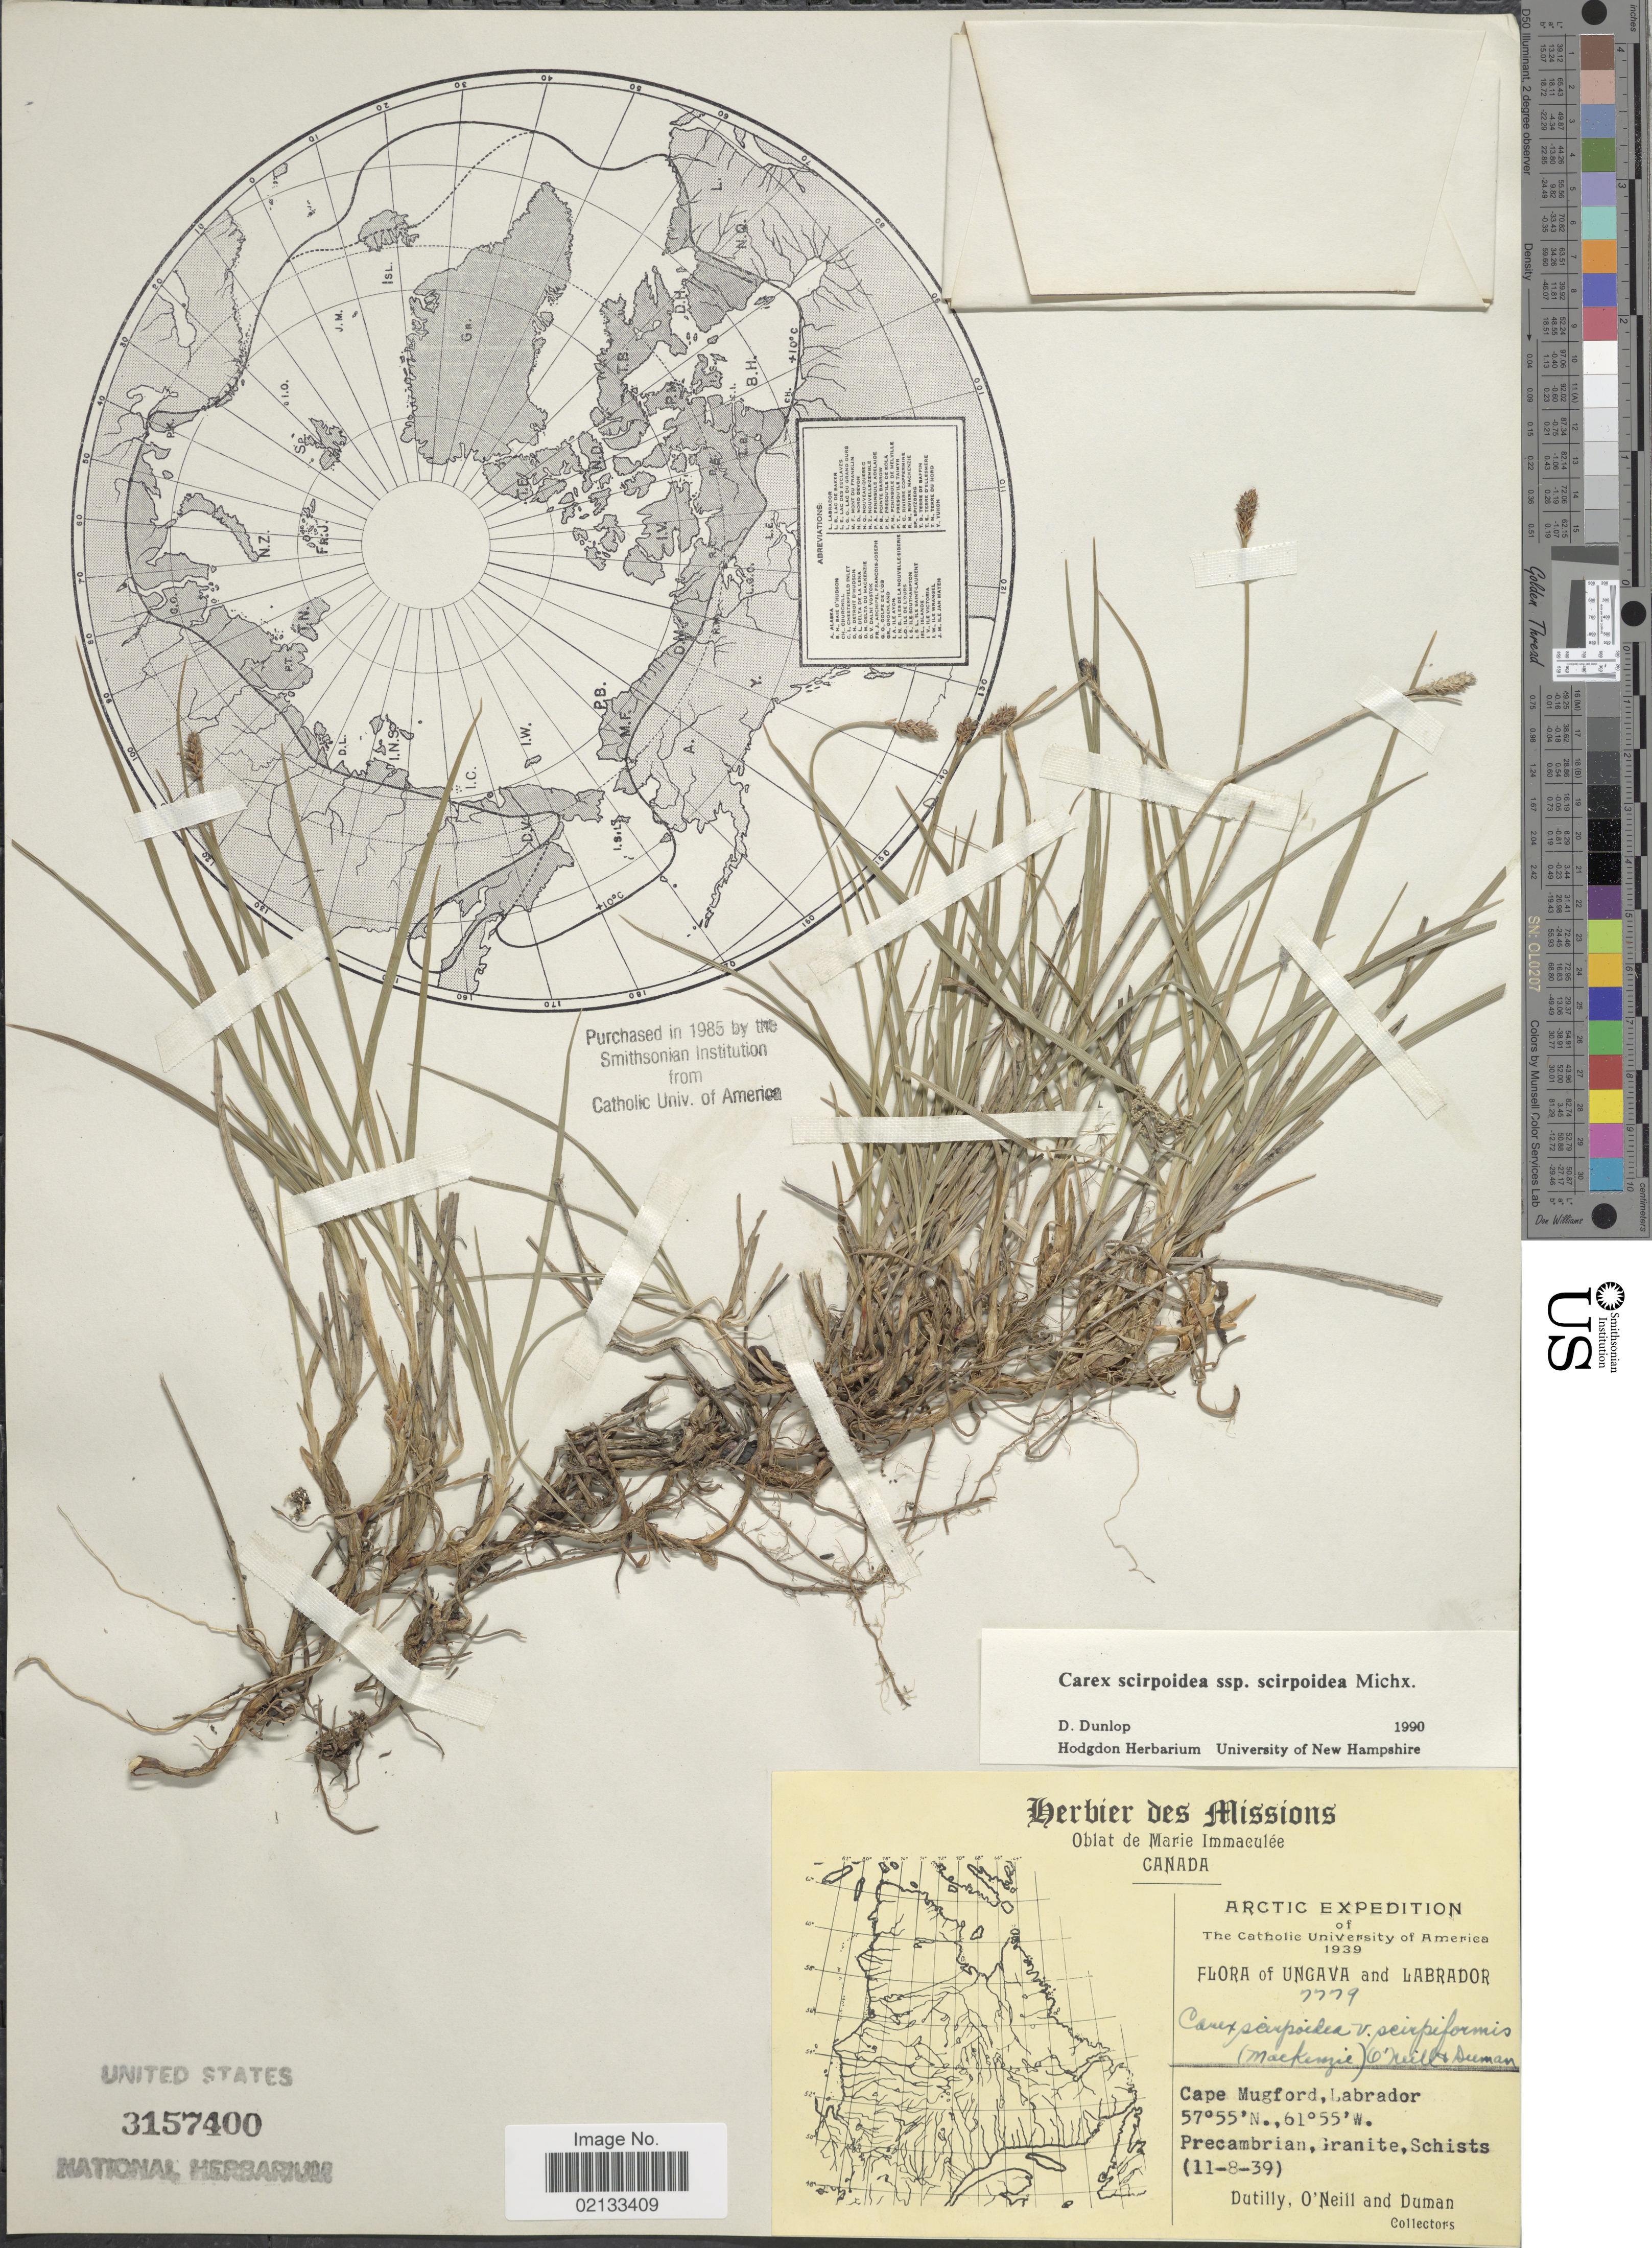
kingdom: Plantae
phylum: Tracheophyta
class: Liliopsida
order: Poales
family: Cyperaceae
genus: Carex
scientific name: Carex scirpoidea subsp. scirpoidea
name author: Michx.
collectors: -. Dutilly, O' Neill & -. Duman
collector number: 7779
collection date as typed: Transcribed d/m/y: 11/8/39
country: Canada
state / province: Newfoundland and Labrador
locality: Arctic, Cape Mugford, Labrador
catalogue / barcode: US 3157400